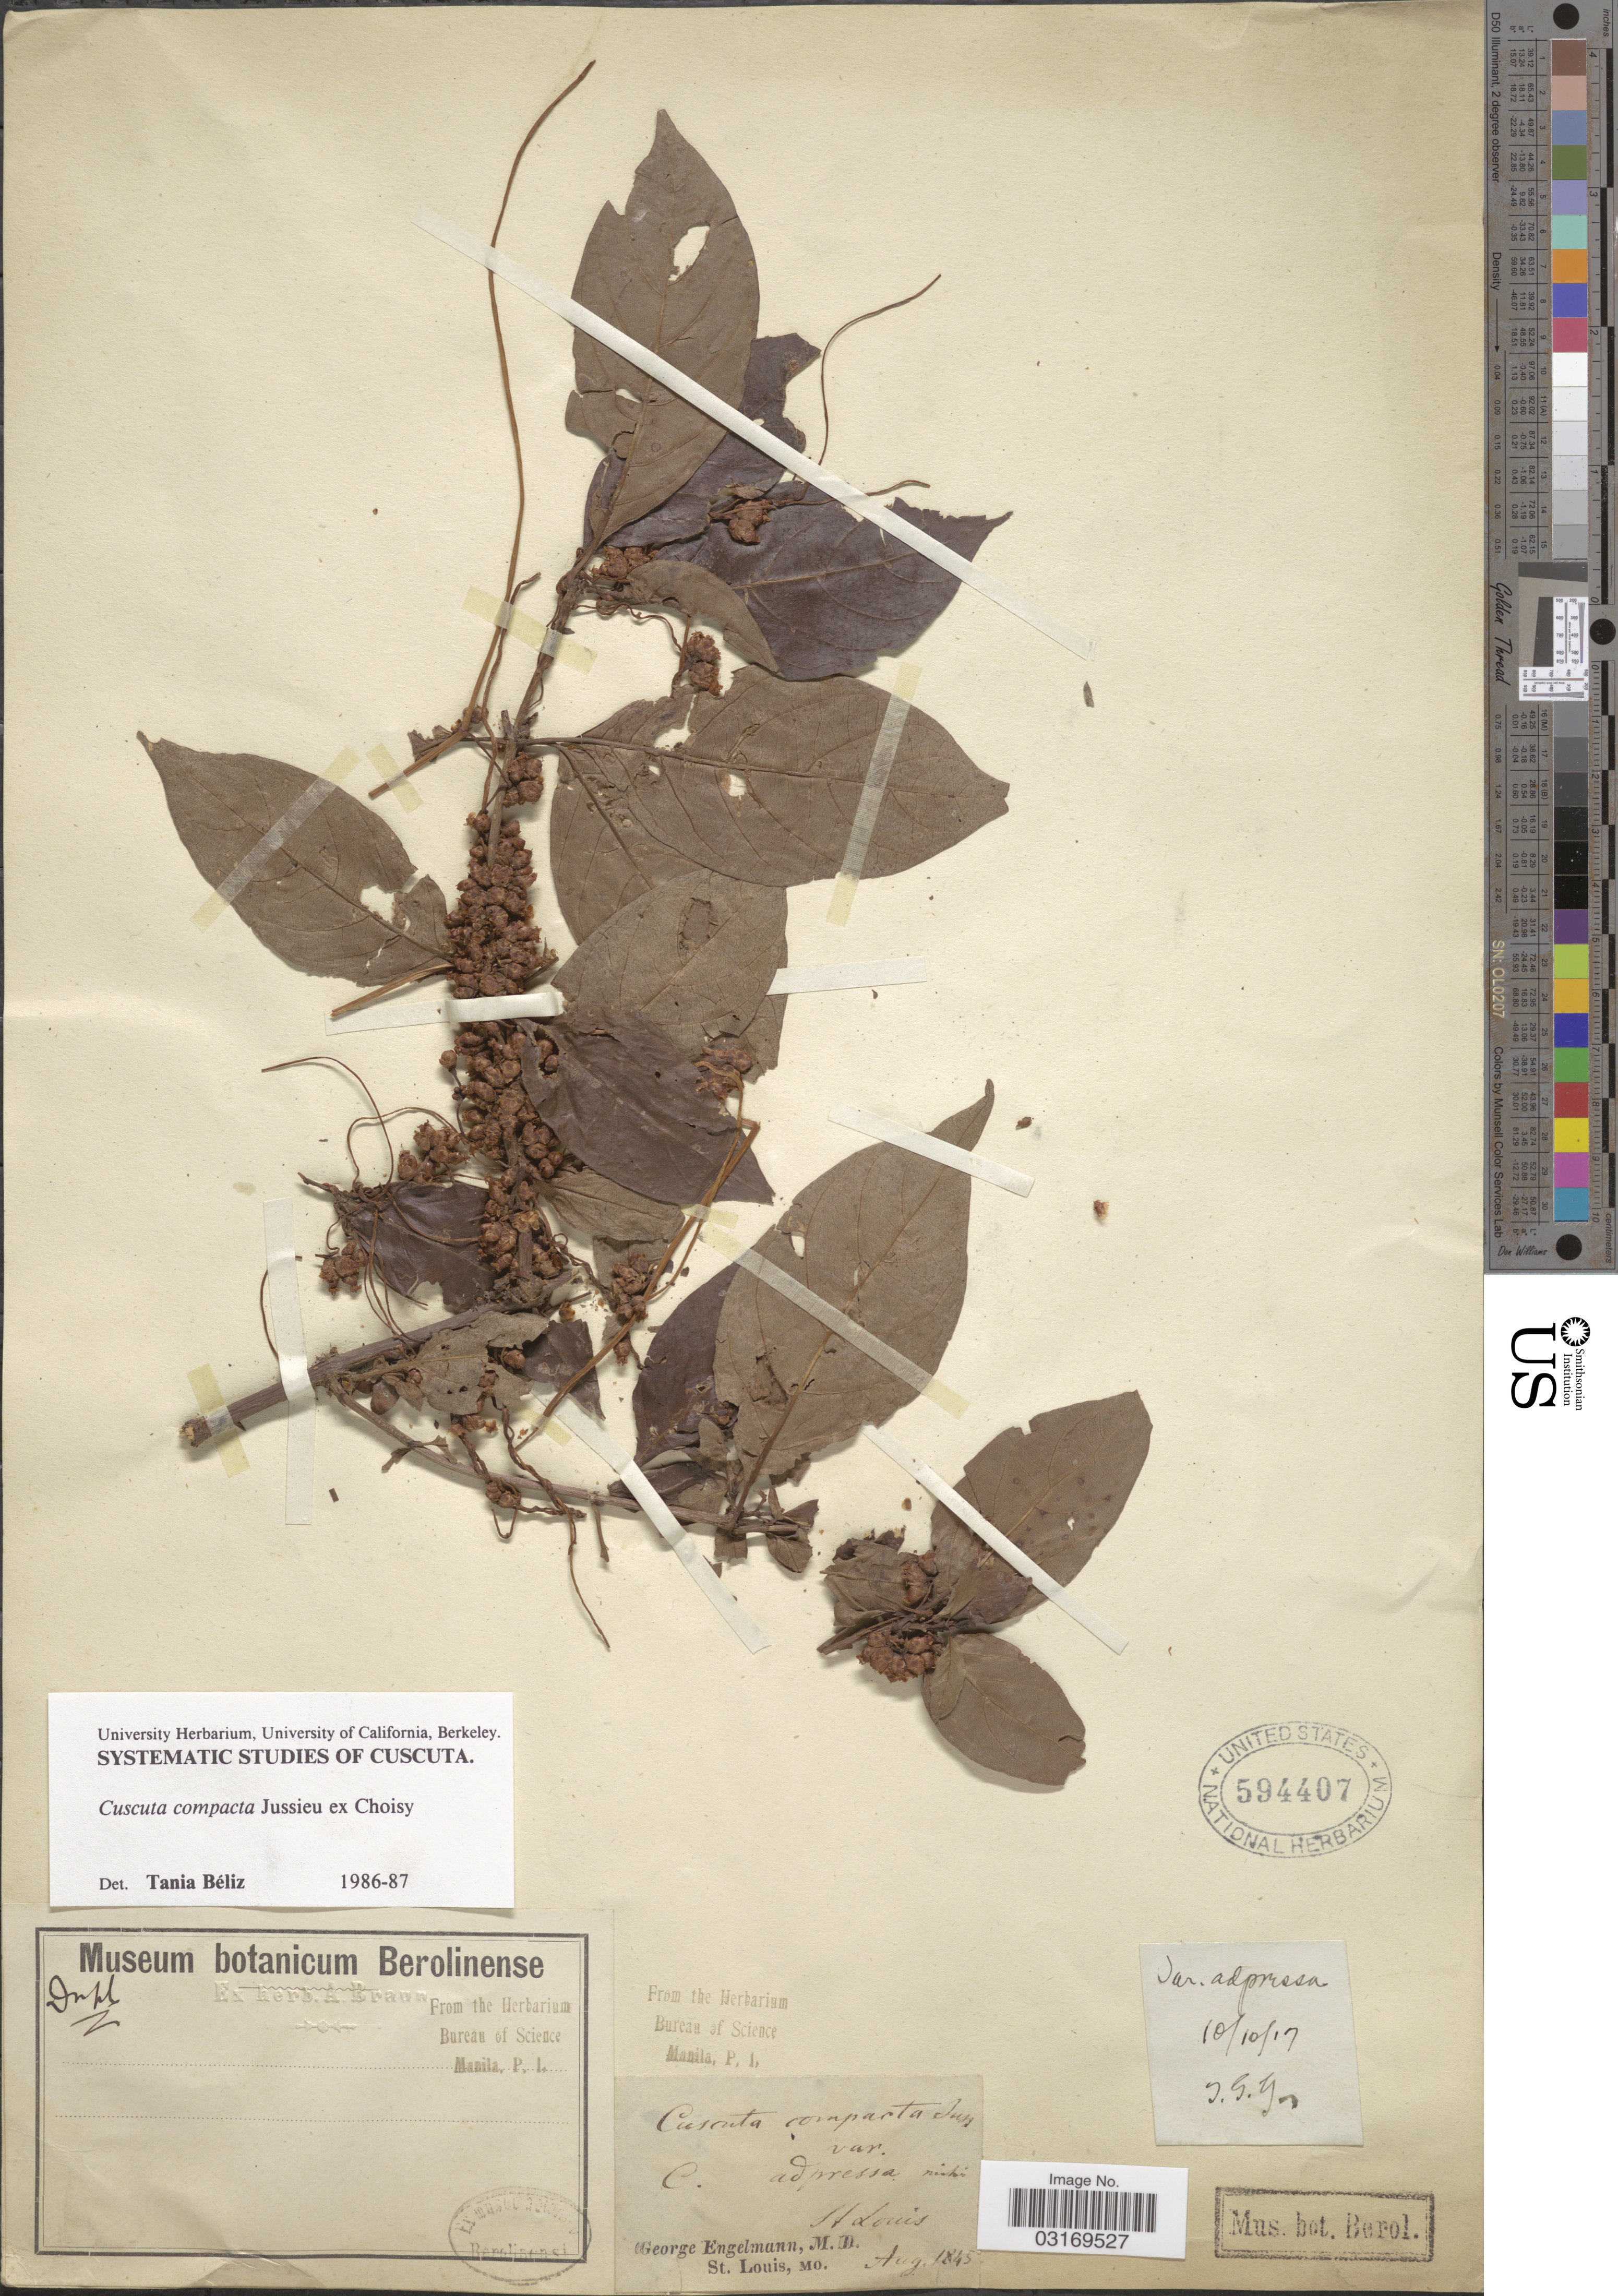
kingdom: Plantae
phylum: Tracheophyta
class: Magnoliopsida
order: Solanales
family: Convolvulaceae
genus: Cuscuta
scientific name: Cuscuta compacta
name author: Juss. ex Choisy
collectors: G. Engelmann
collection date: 1845-08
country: United States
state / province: Missouri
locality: St. Louis.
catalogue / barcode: US 594407